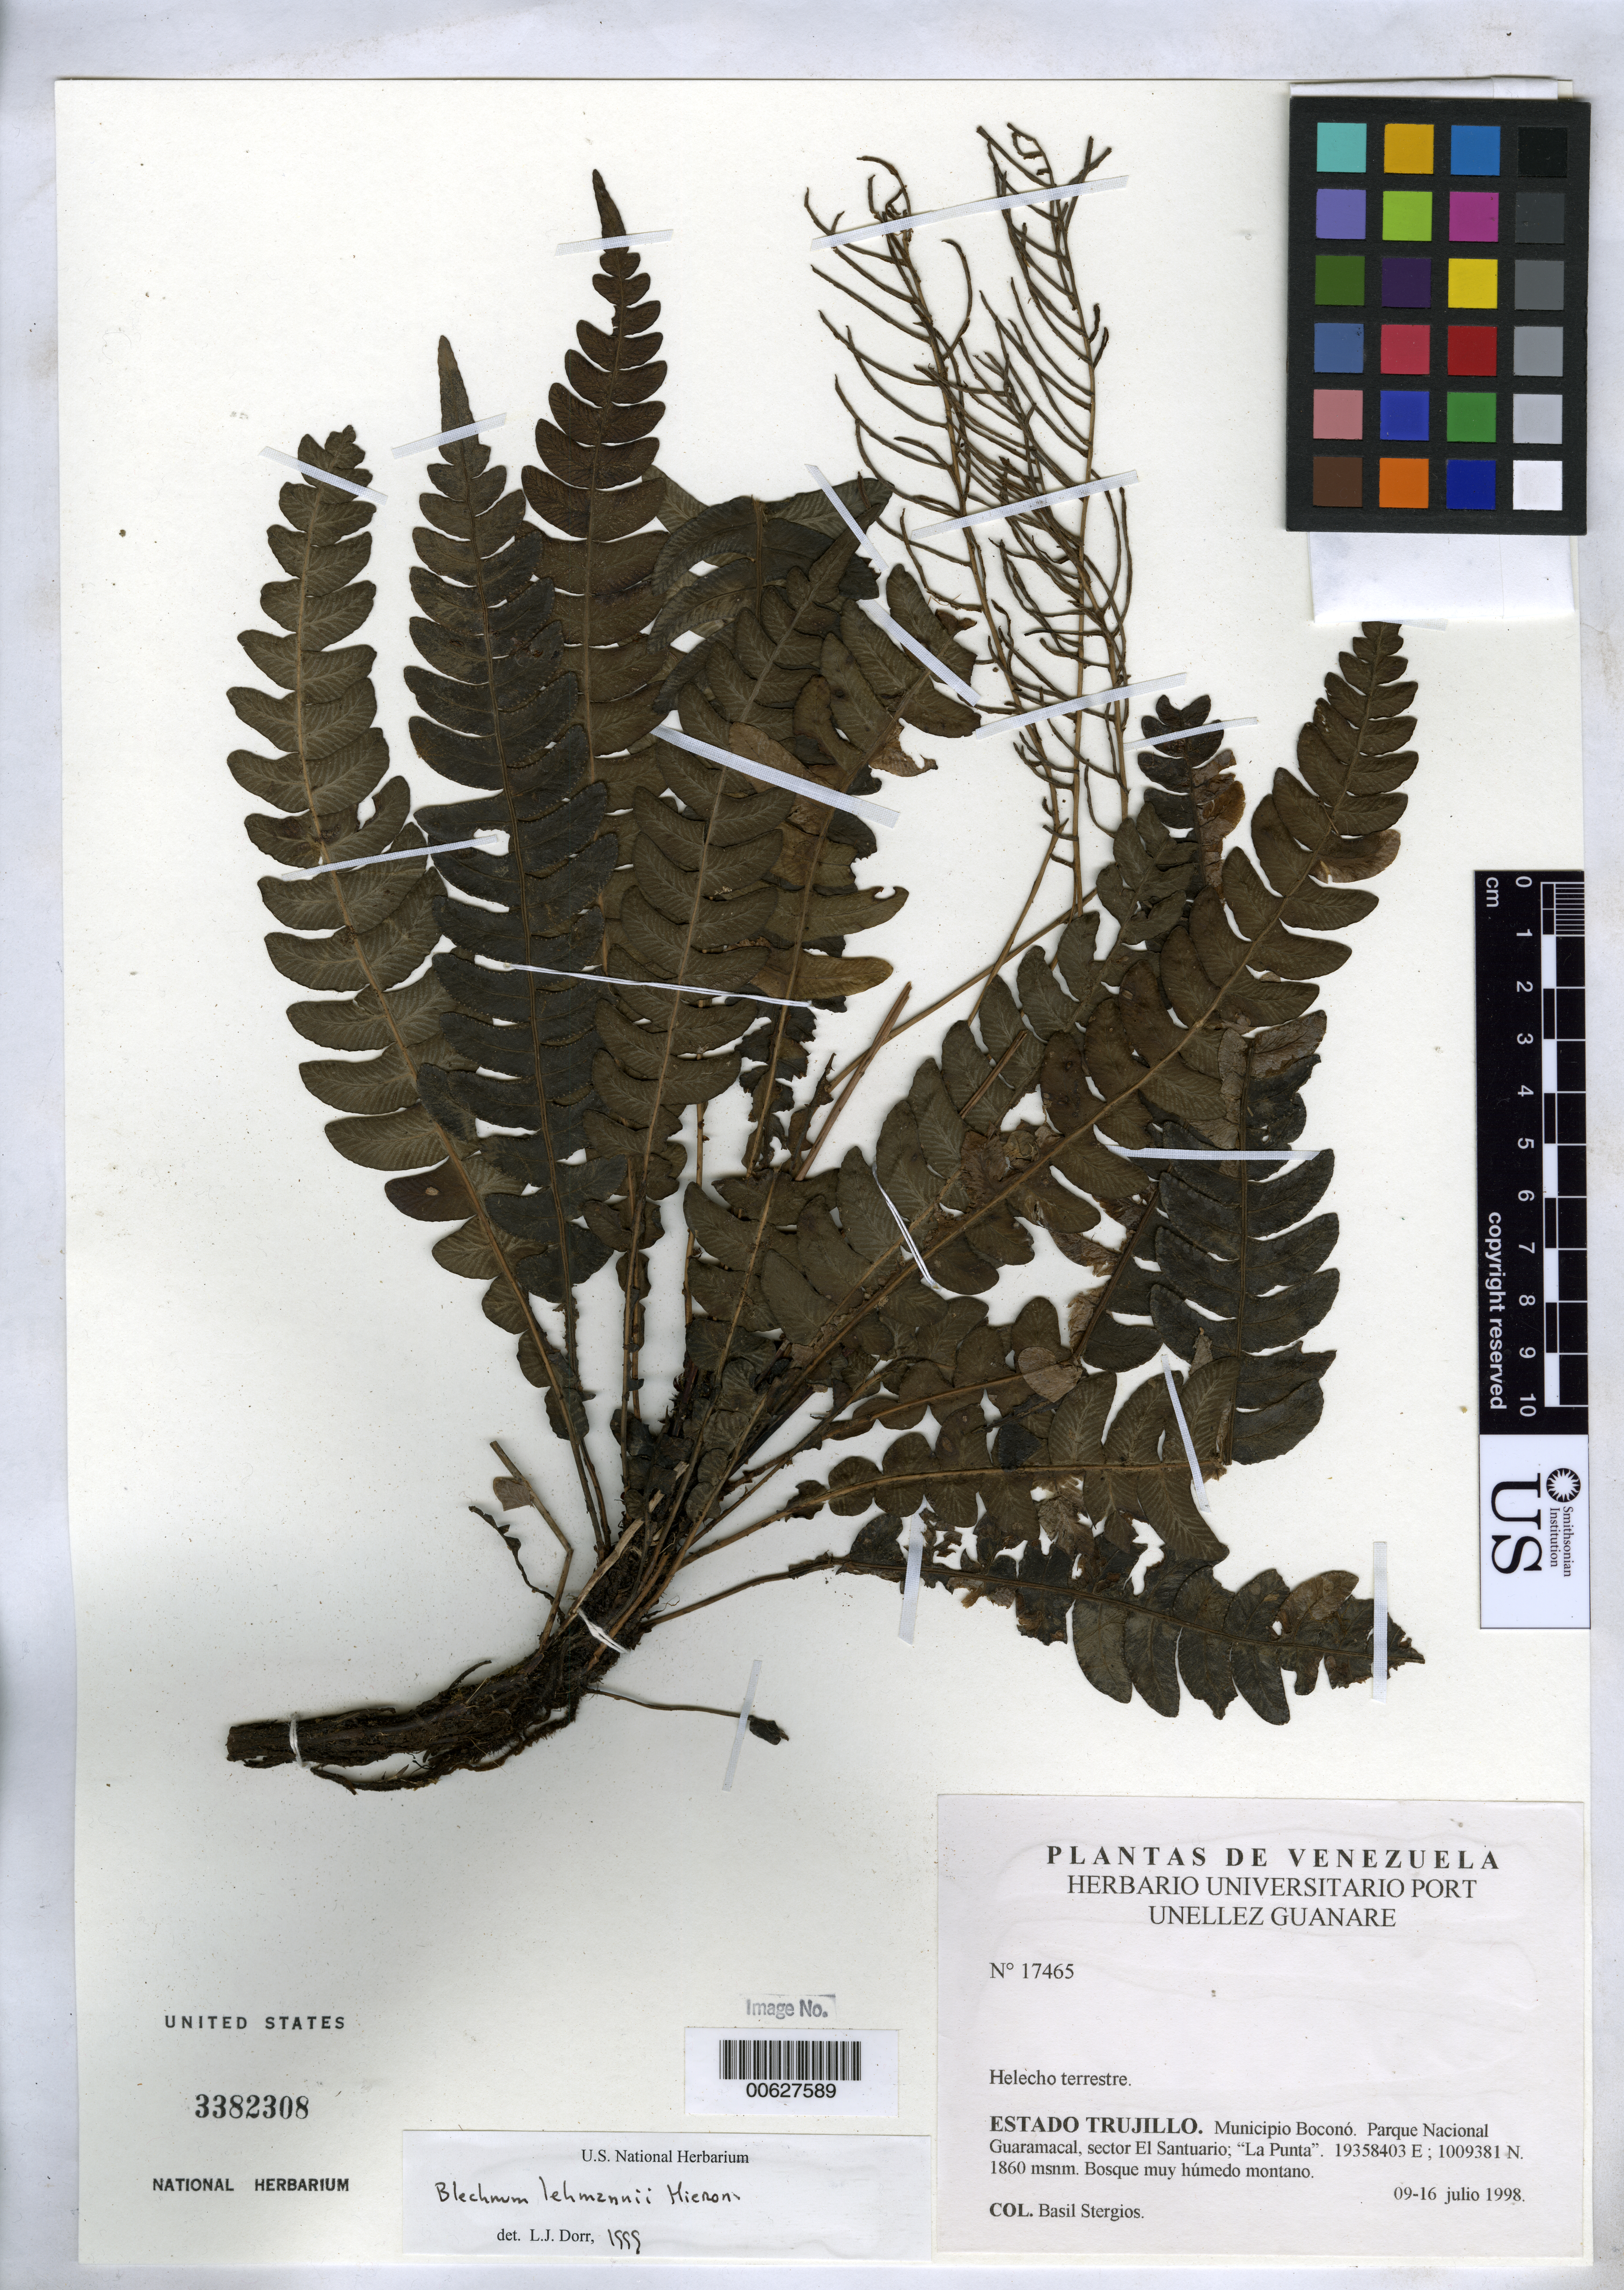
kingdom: Plantae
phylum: Tracheophyta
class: Polypodiopsida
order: Polypodiales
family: Blechnaceae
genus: Blechnum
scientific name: Blechnum lehmannii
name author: Hieron.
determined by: Dorr, L. J., (BOT), Smithsonian Institution - National Museum of Natural History (UNITED STATES)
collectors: B. G. Stergios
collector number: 17465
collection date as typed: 09 Jul 1998 to 16 Jul 1998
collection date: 1998-07-09/1998-07-16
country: Venezuela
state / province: Trujillo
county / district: Boconó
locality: Parque Nacional Guaramacal, Sector El Santuario, La Punta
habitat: Bosque muy húmedo montano.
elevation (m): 1860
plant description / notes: PORT, US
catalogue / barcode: US 3382308